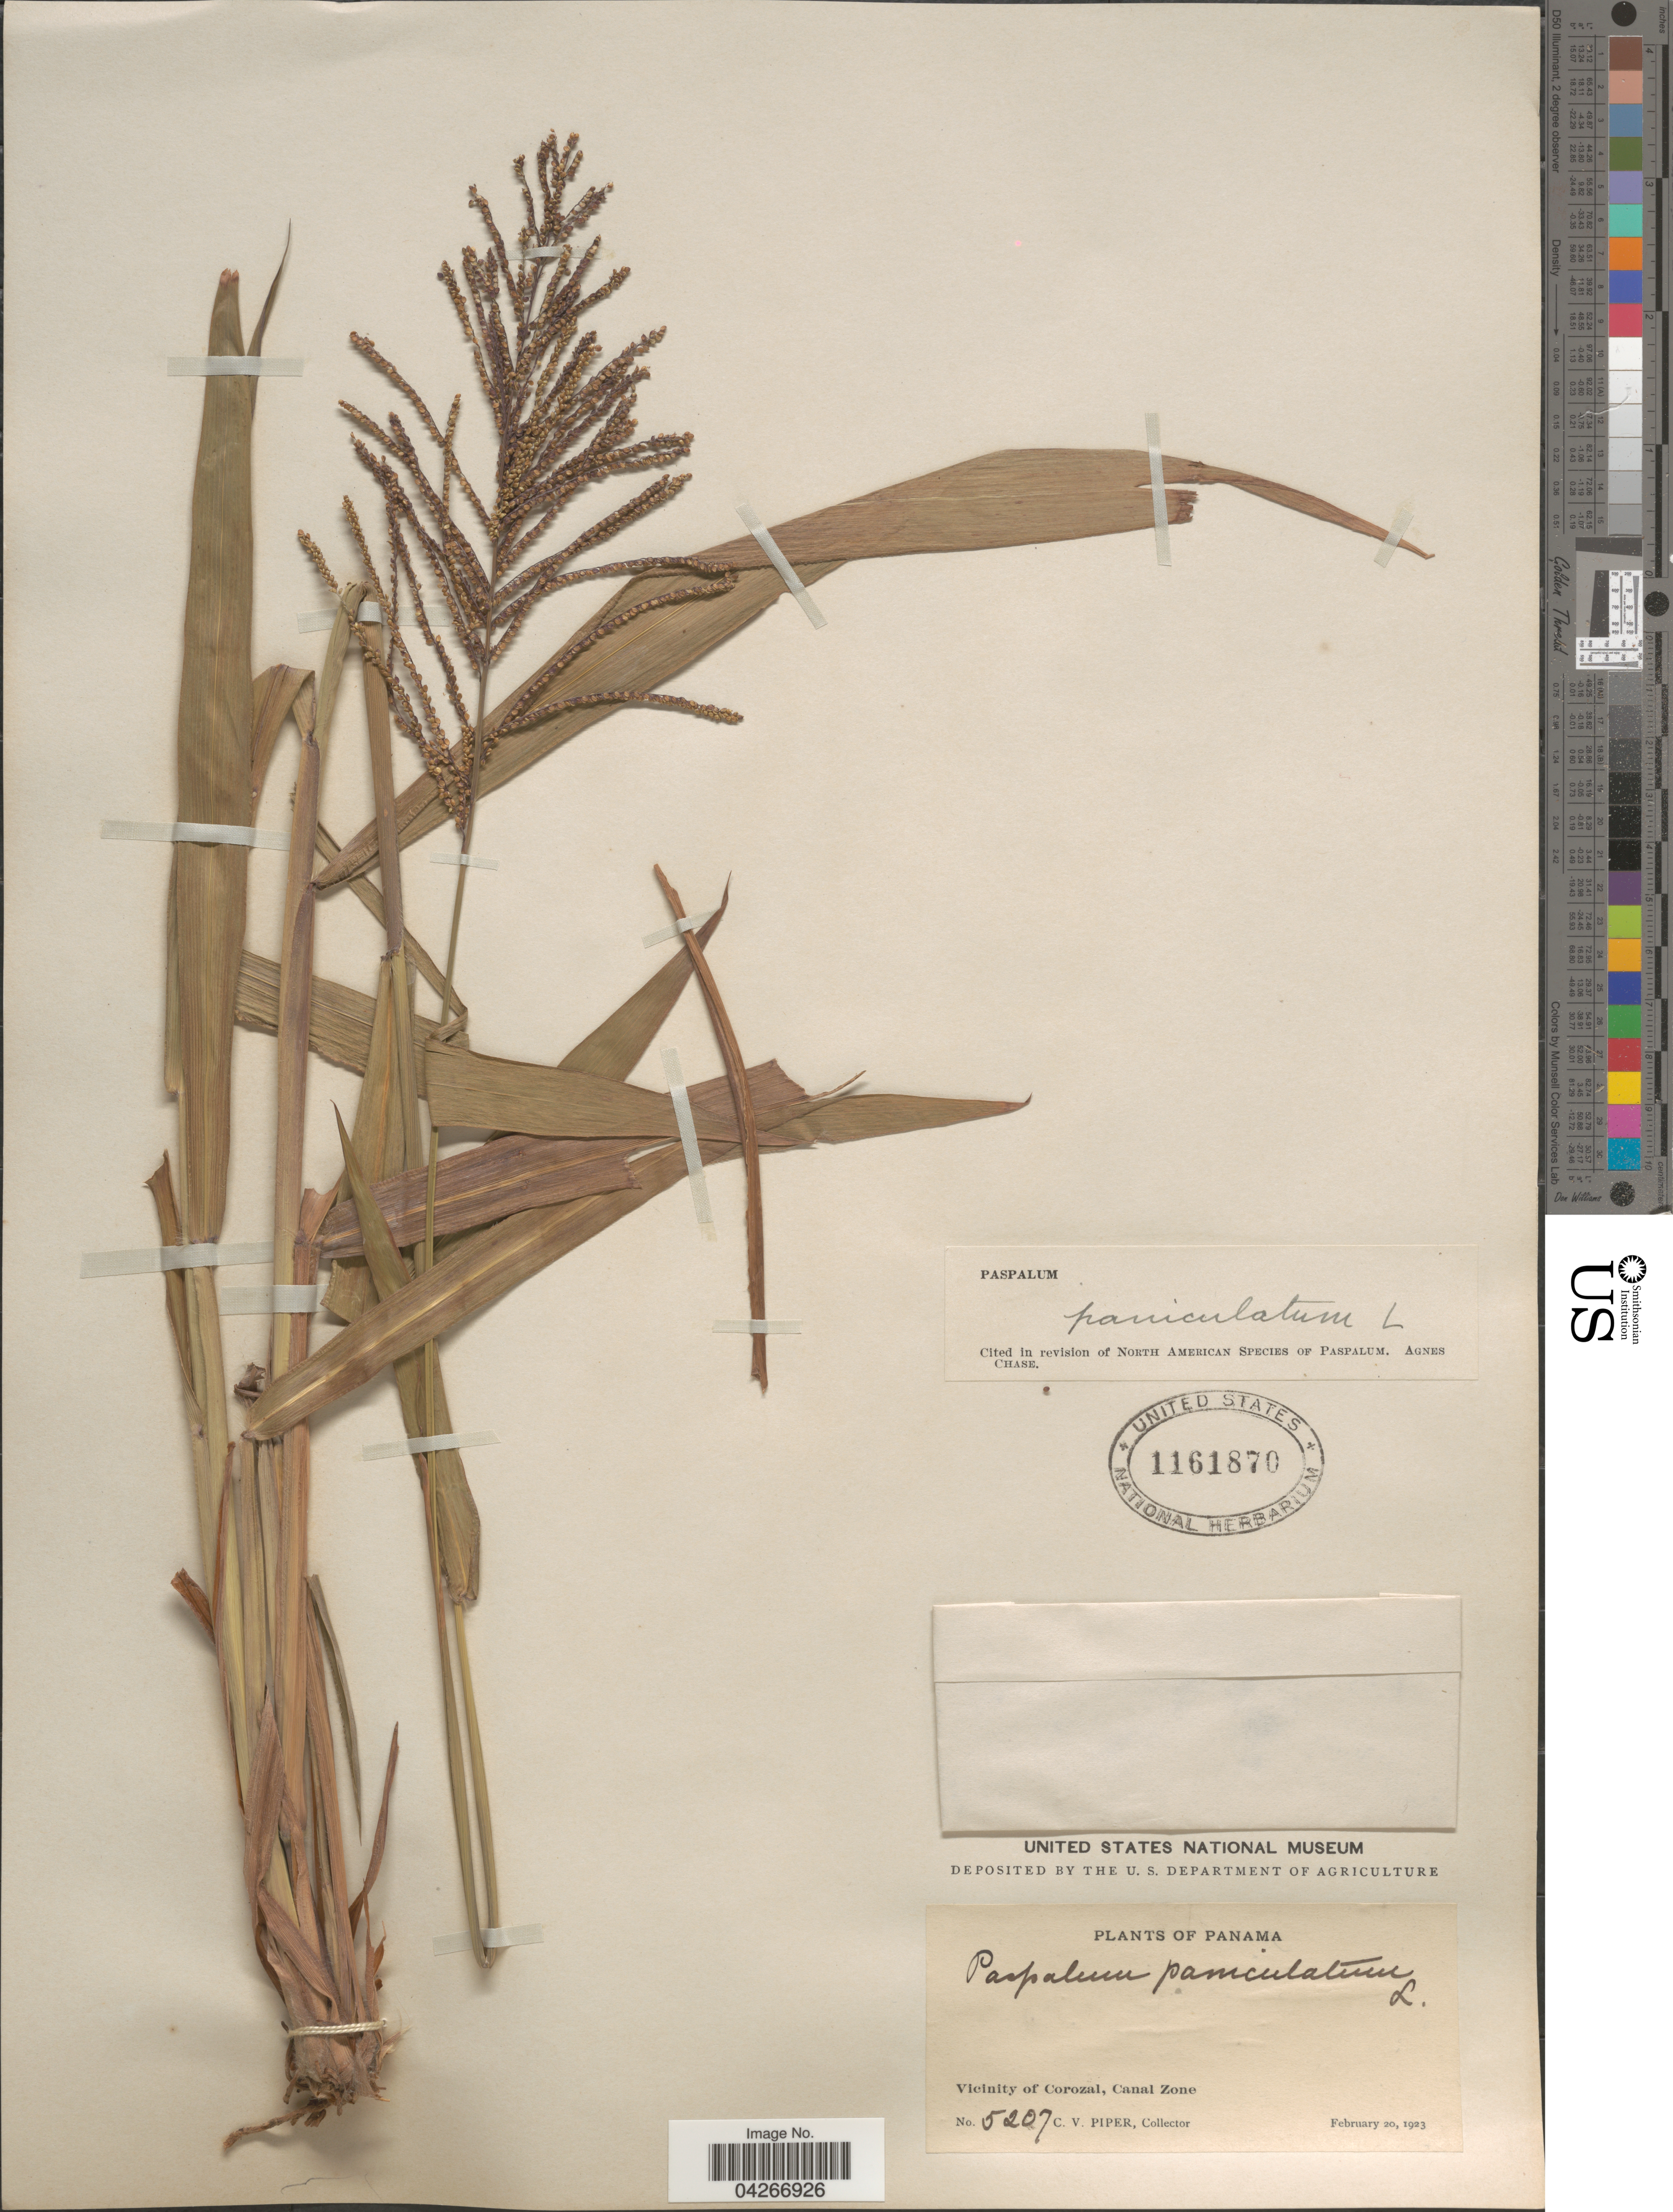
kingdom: Plantae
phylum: Tracheophyta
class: Liliopsida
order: Poales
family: Poaceae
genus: Paspalum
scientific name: Paspalum paniculatum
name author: L.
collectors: C. V. Piper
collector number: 5207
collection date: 1923-02-20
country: Panama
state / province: Colón / Panamá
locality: Vicinity of Corozal, Canal Zone.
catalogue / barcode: US 1161870